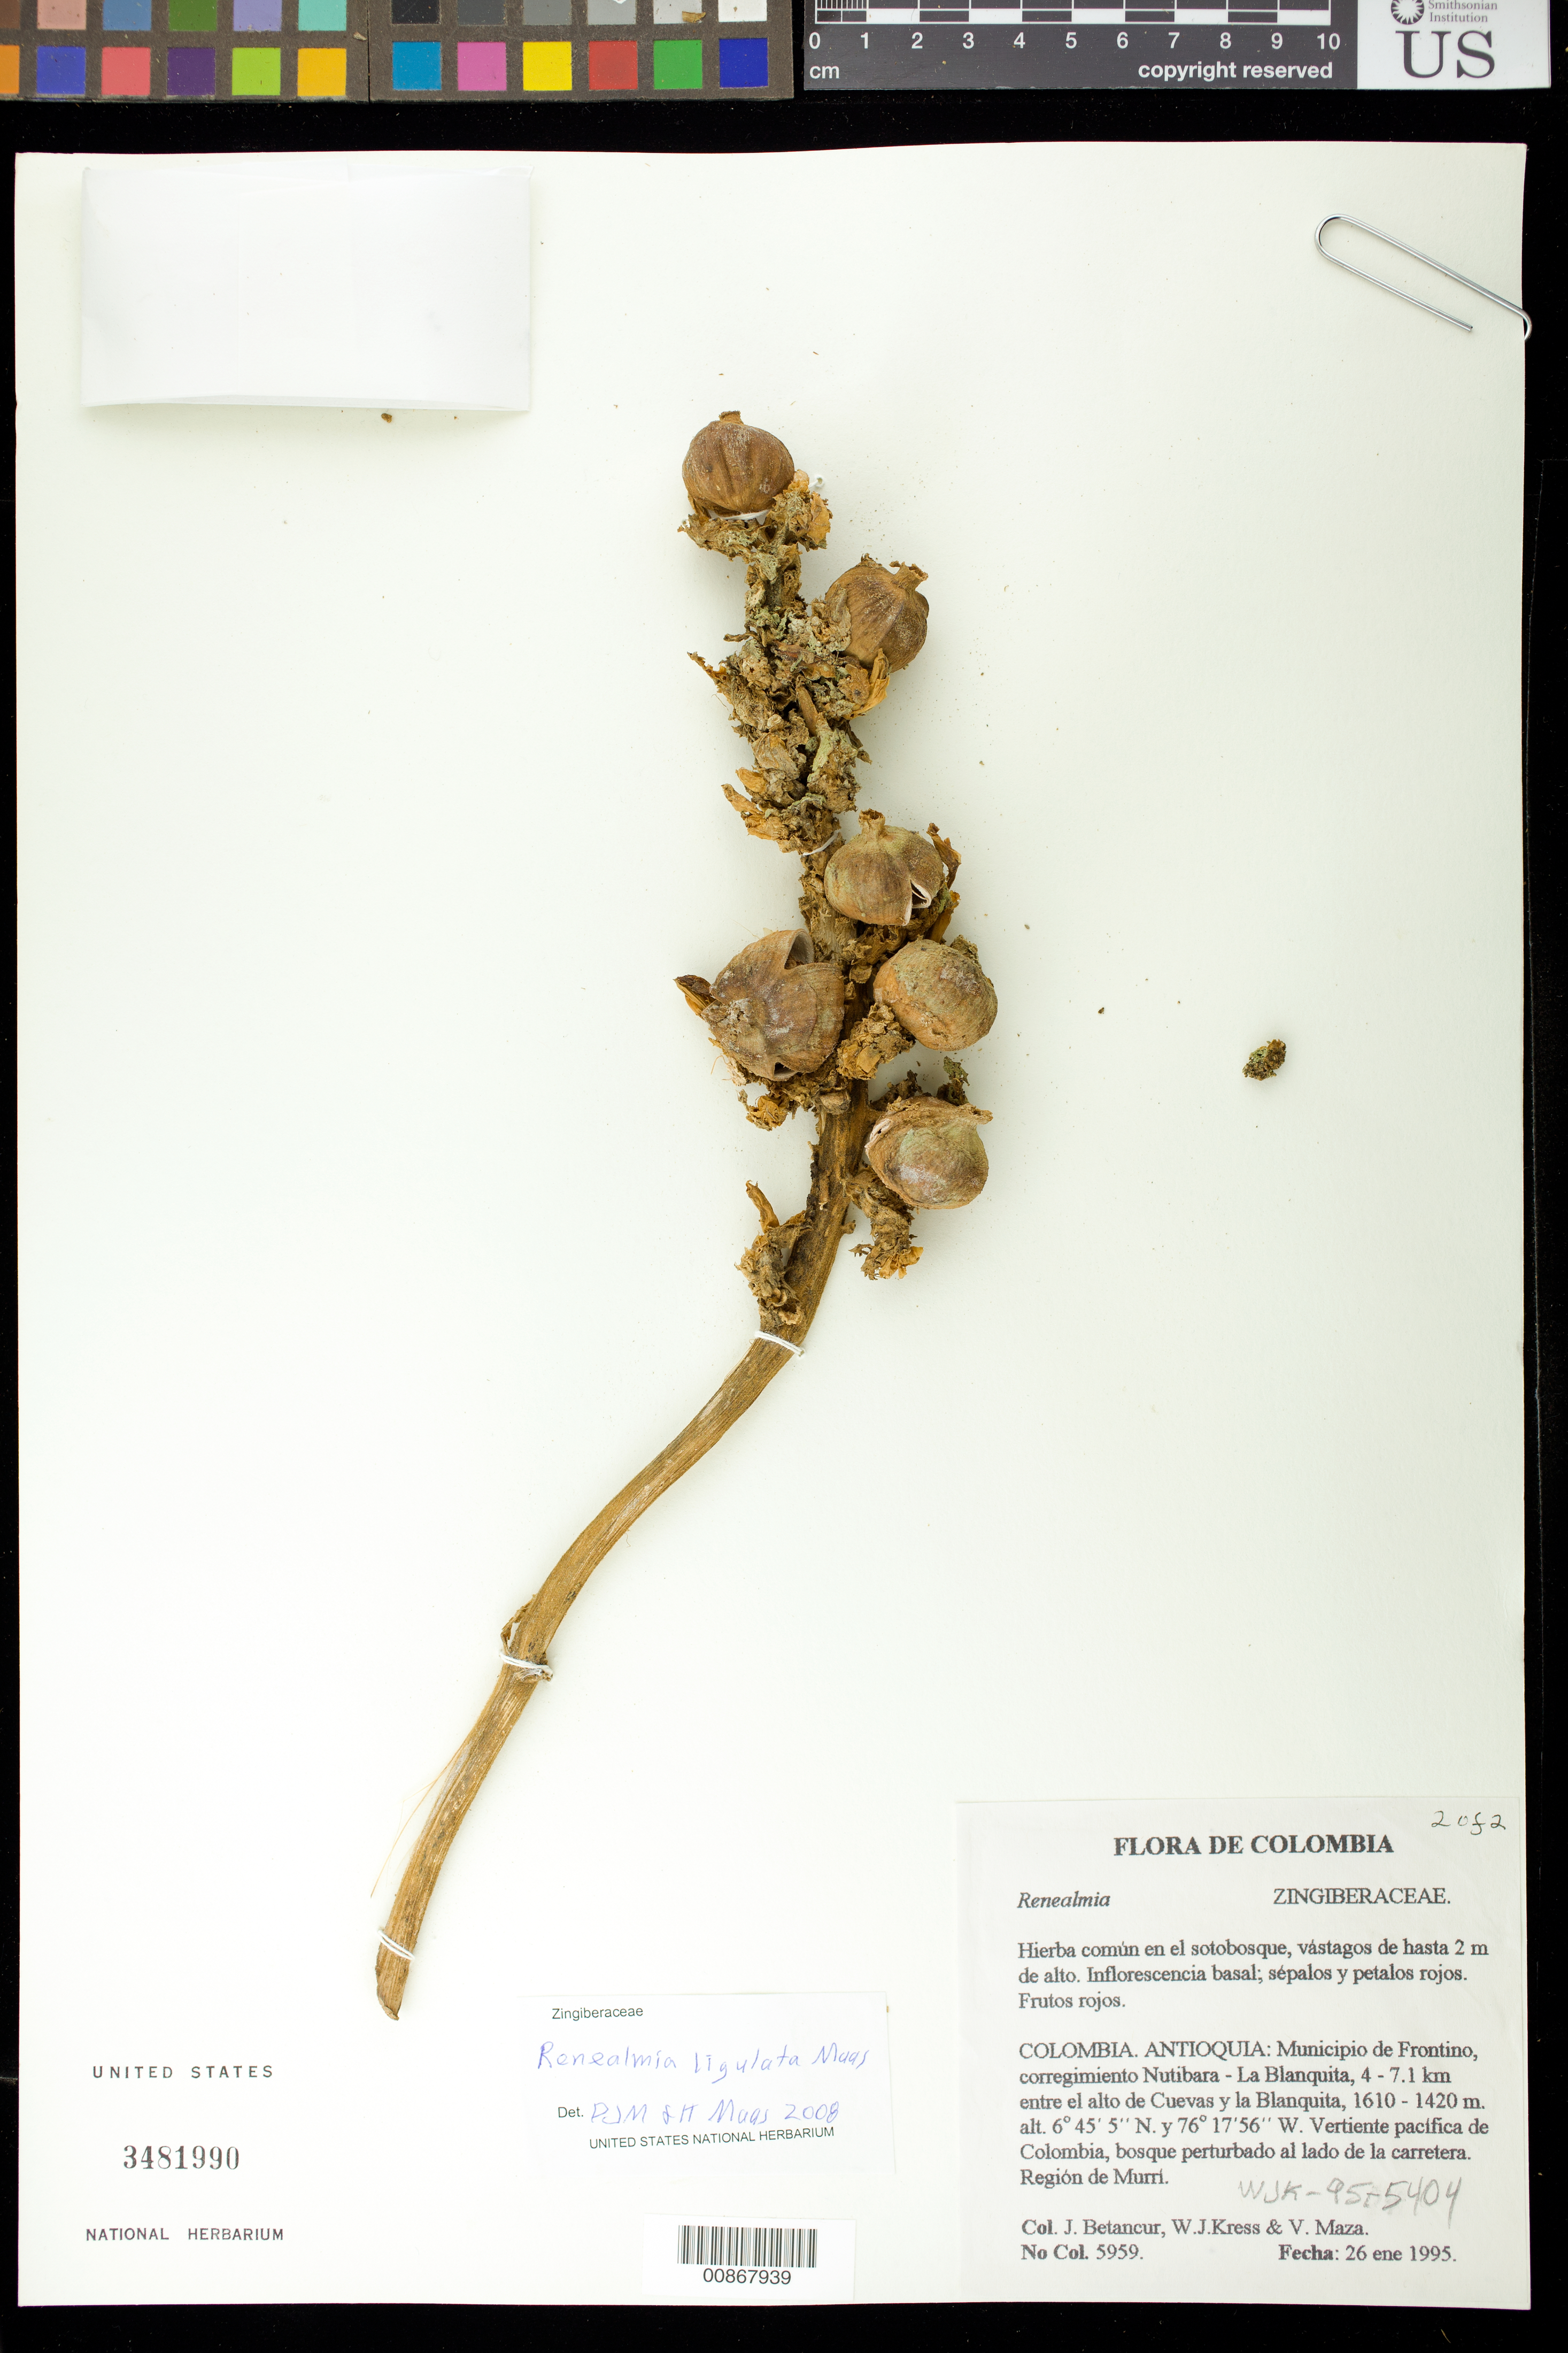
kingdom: Plantae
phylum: Tracheophyta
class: Liliopsida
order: Zingiberales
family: Zingiberaceae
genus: Renealmia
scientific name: Renealmia ligulata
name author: Maas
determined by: Maas, P. J.; Maas van de Kamer, H.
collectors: J. C. Betancur, W. J. Kress & V. Maza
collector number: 5959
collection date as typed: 26 Jan 1995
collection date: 1995-01-26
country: Colombia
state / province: Antioquia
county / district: Frontino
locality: Road between Nutibara and La Blanquita, 19 km from Nutibara.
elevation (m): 1515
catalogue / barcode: US 3481990